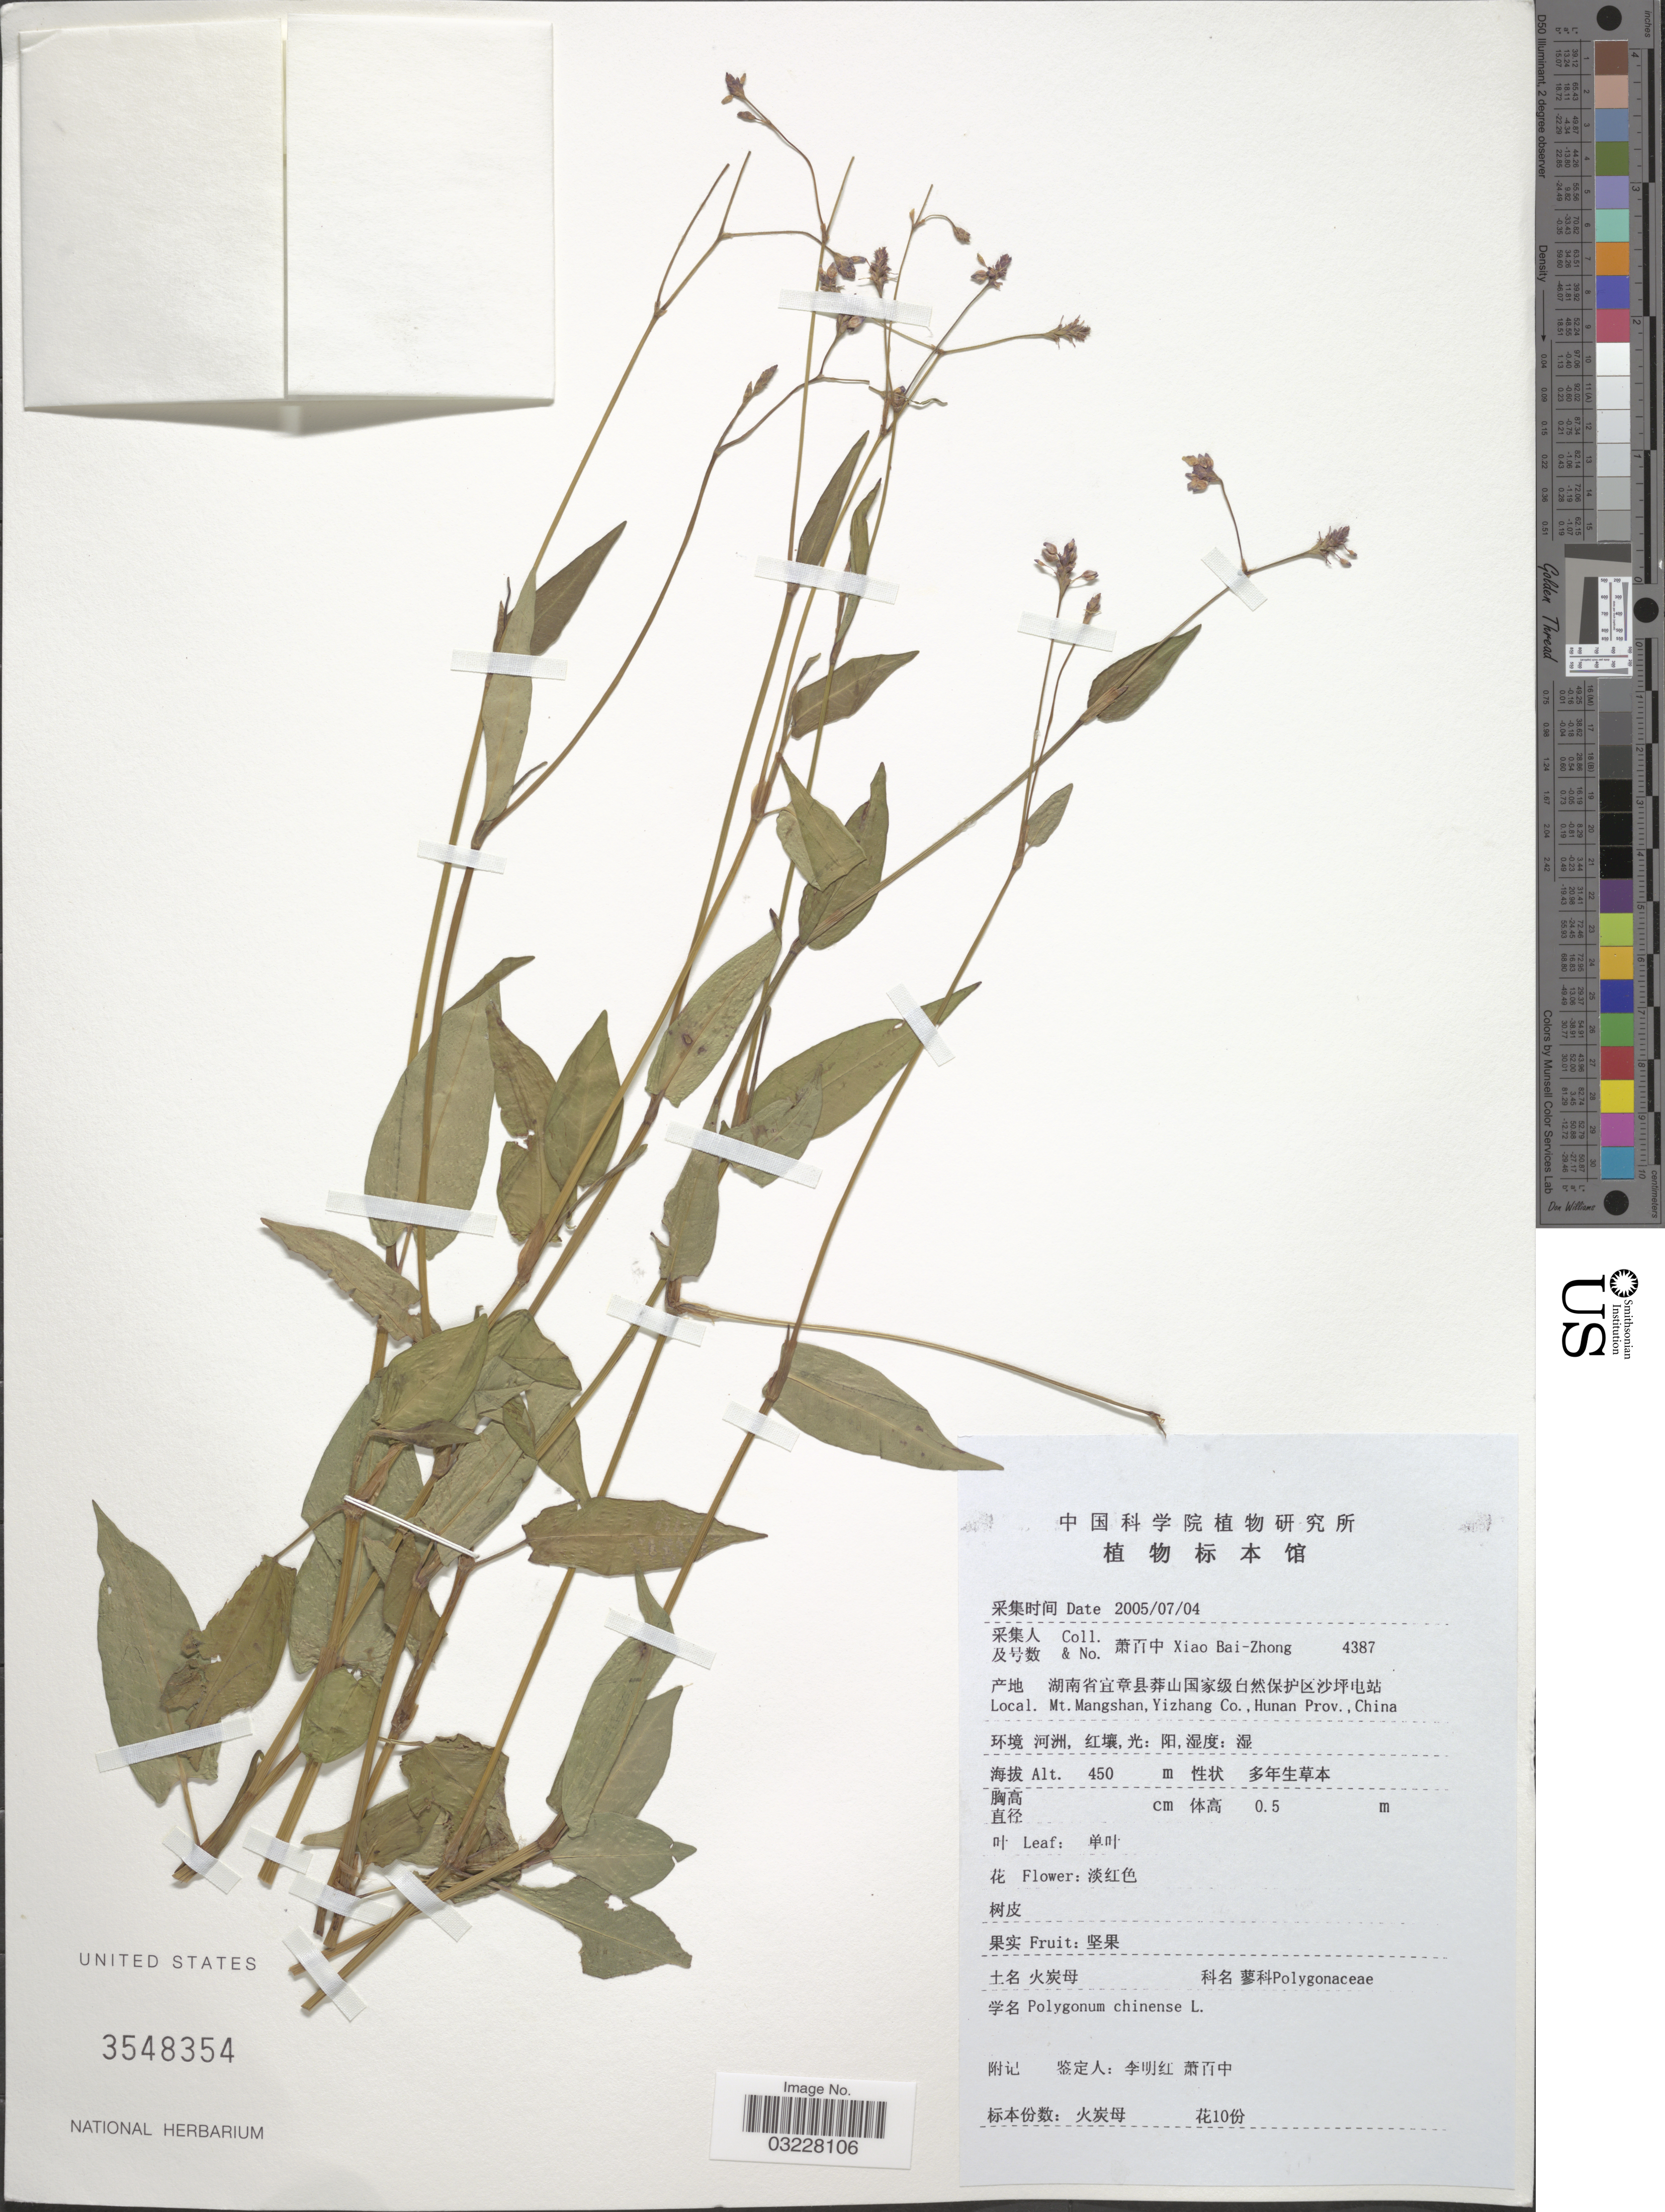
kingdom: Plantae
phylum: Tracheophyta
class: Magnoliopsida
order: Caryophyllales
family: Polygonaceae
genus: Polygonum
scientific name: Polygonum chinense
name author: L.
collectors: B. Z. Xiao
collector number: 4387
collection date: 2005-07-04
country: China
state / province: Hunan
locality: Mt. Mangshan, Yizhang Co.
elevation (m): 450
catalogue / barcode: US 3548354